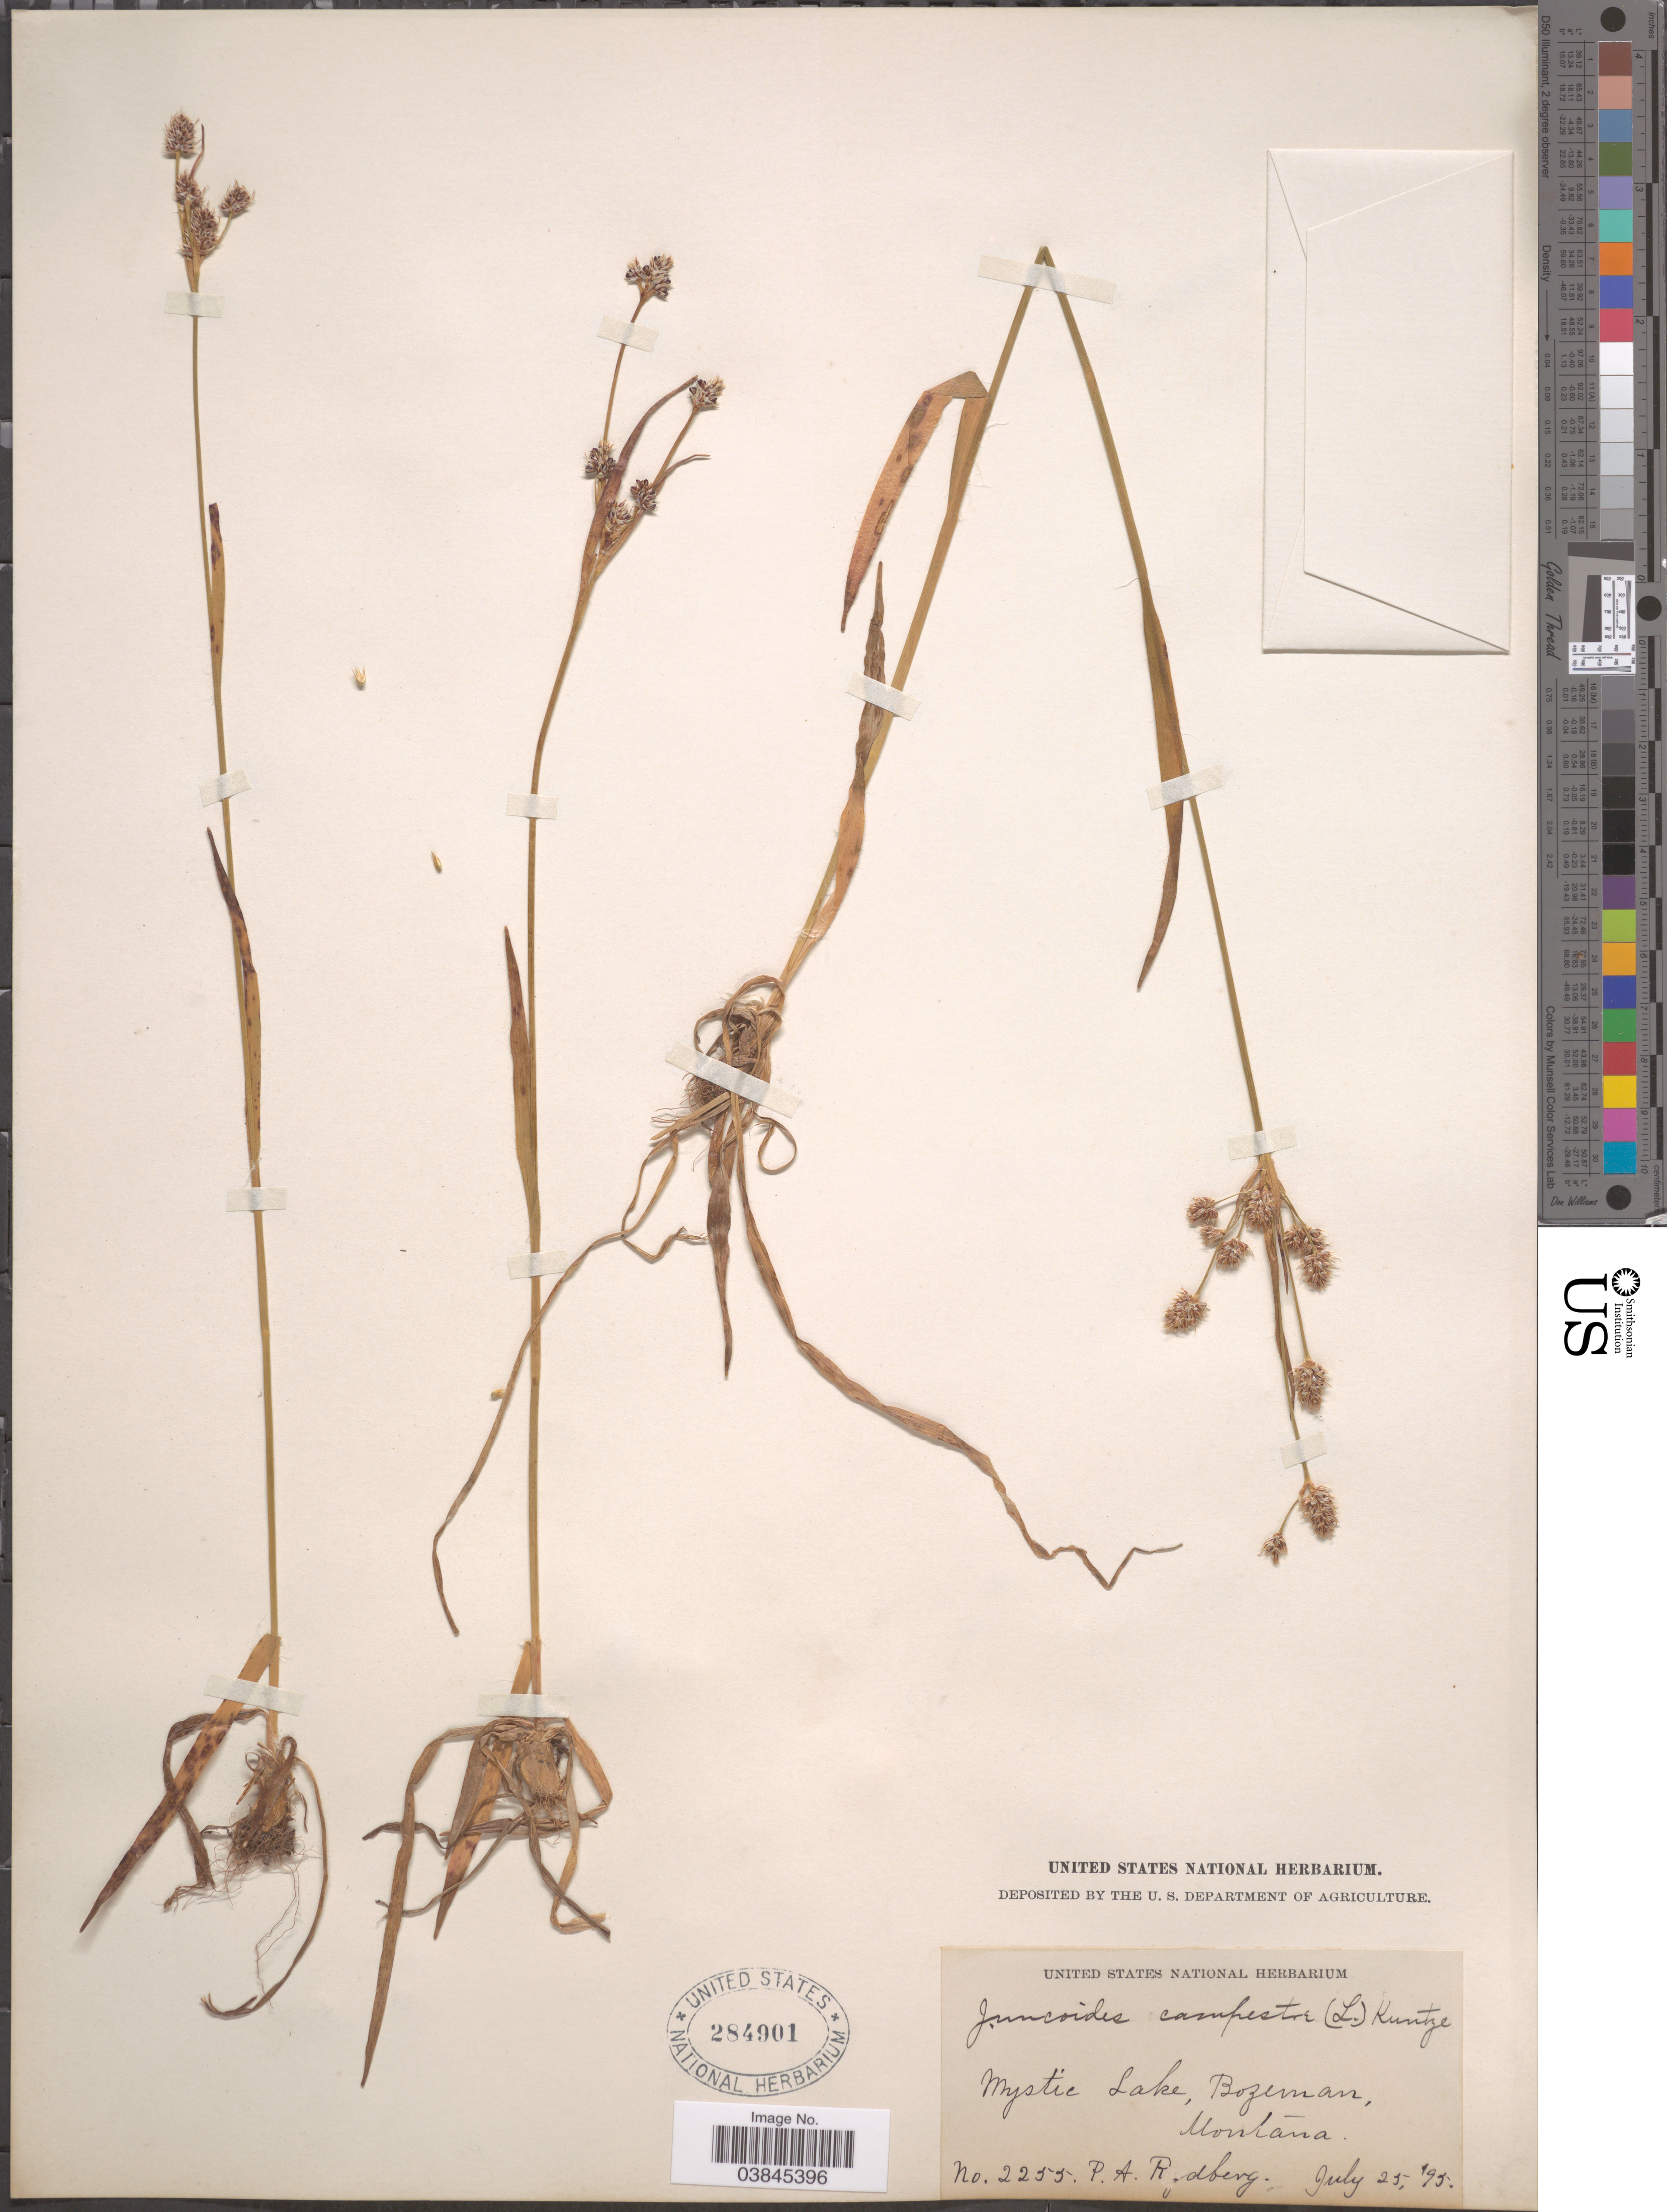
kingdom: Plantae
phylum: Tracheophyta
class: Liliopsida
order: Poales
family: Juncaceae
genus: Luzula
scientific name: Luzula campestris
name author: (L.) DC.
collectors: P. A. Rydberg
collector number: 2255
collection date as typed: Transcribed d/m/y: 25/7/95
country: United States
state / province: Montana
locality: Mystic Lake, Bozeman.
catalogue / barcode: US 284901